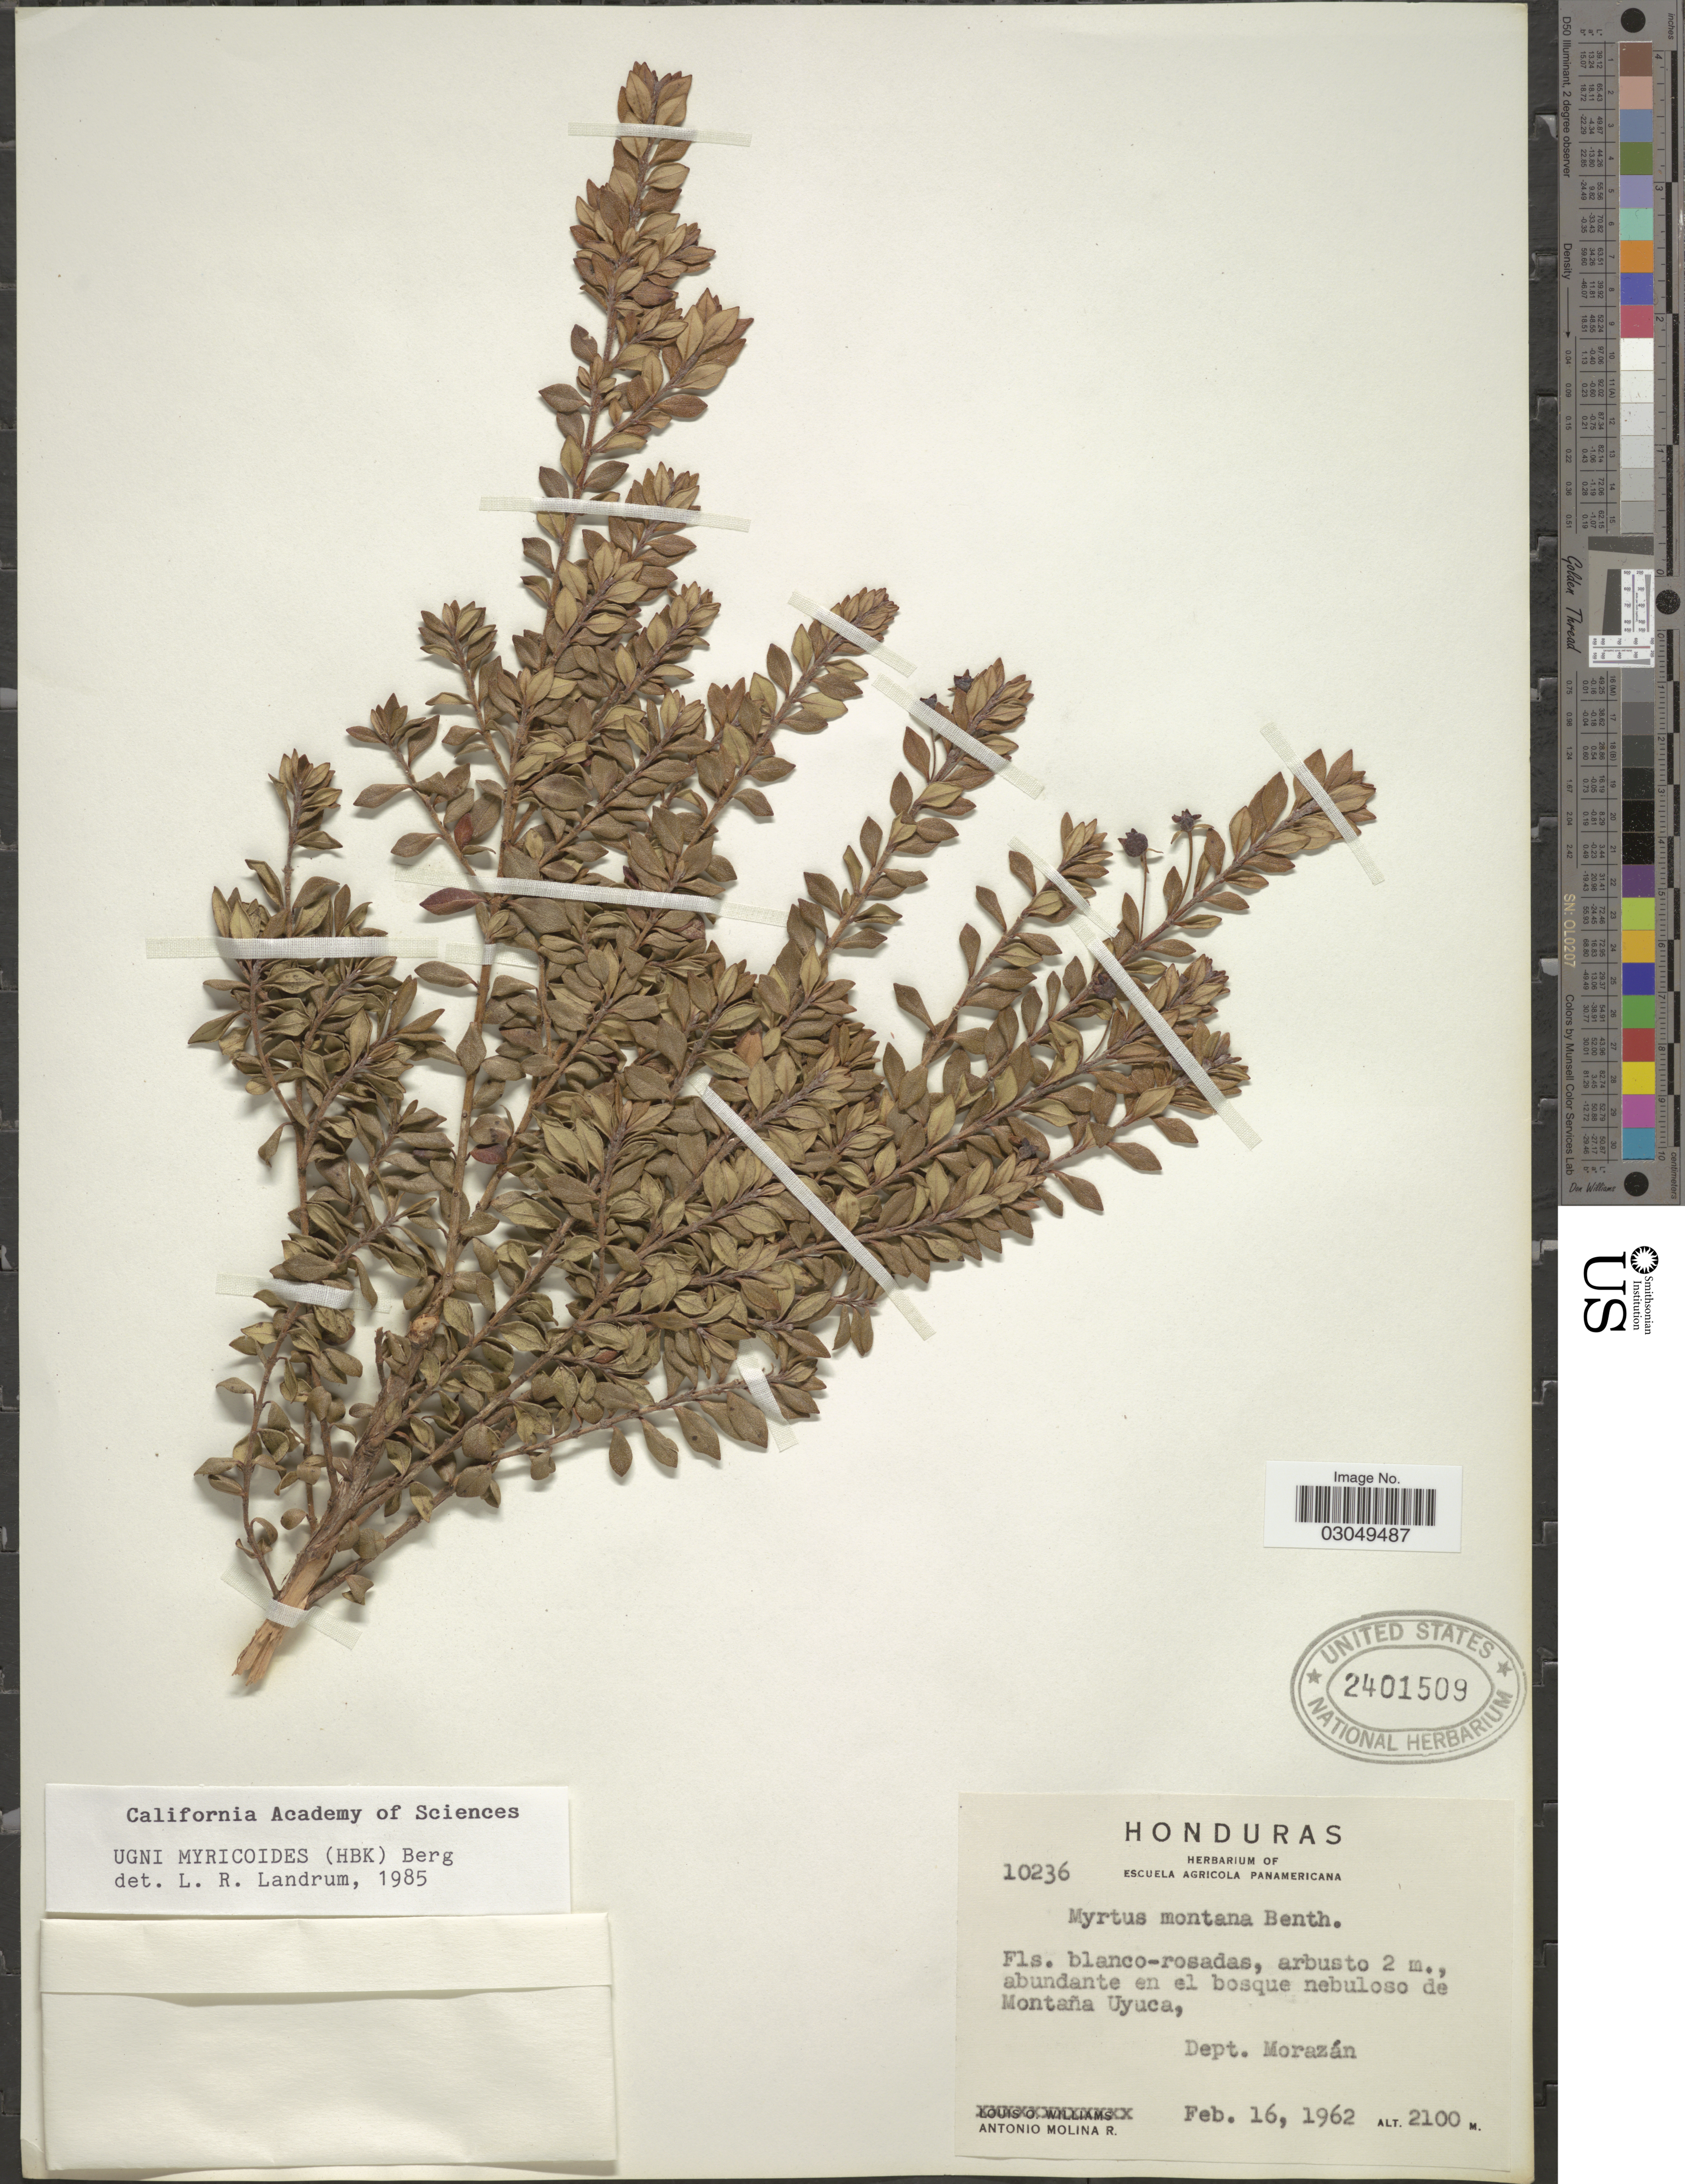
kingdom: Plantae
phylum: Tracheophyta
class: Magnoliopsida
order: Myrtales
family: Myrtaceae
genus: Ugni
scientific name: Ugni myricoides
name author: (Kunth) O. Berg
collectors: A. Molina R.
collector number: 10236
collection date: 1962-02-16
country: Honduras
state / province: Fco. Morazán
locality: Montaña Uyuca, Dept. Morazán.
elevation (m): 2100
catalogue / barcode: US 2401509